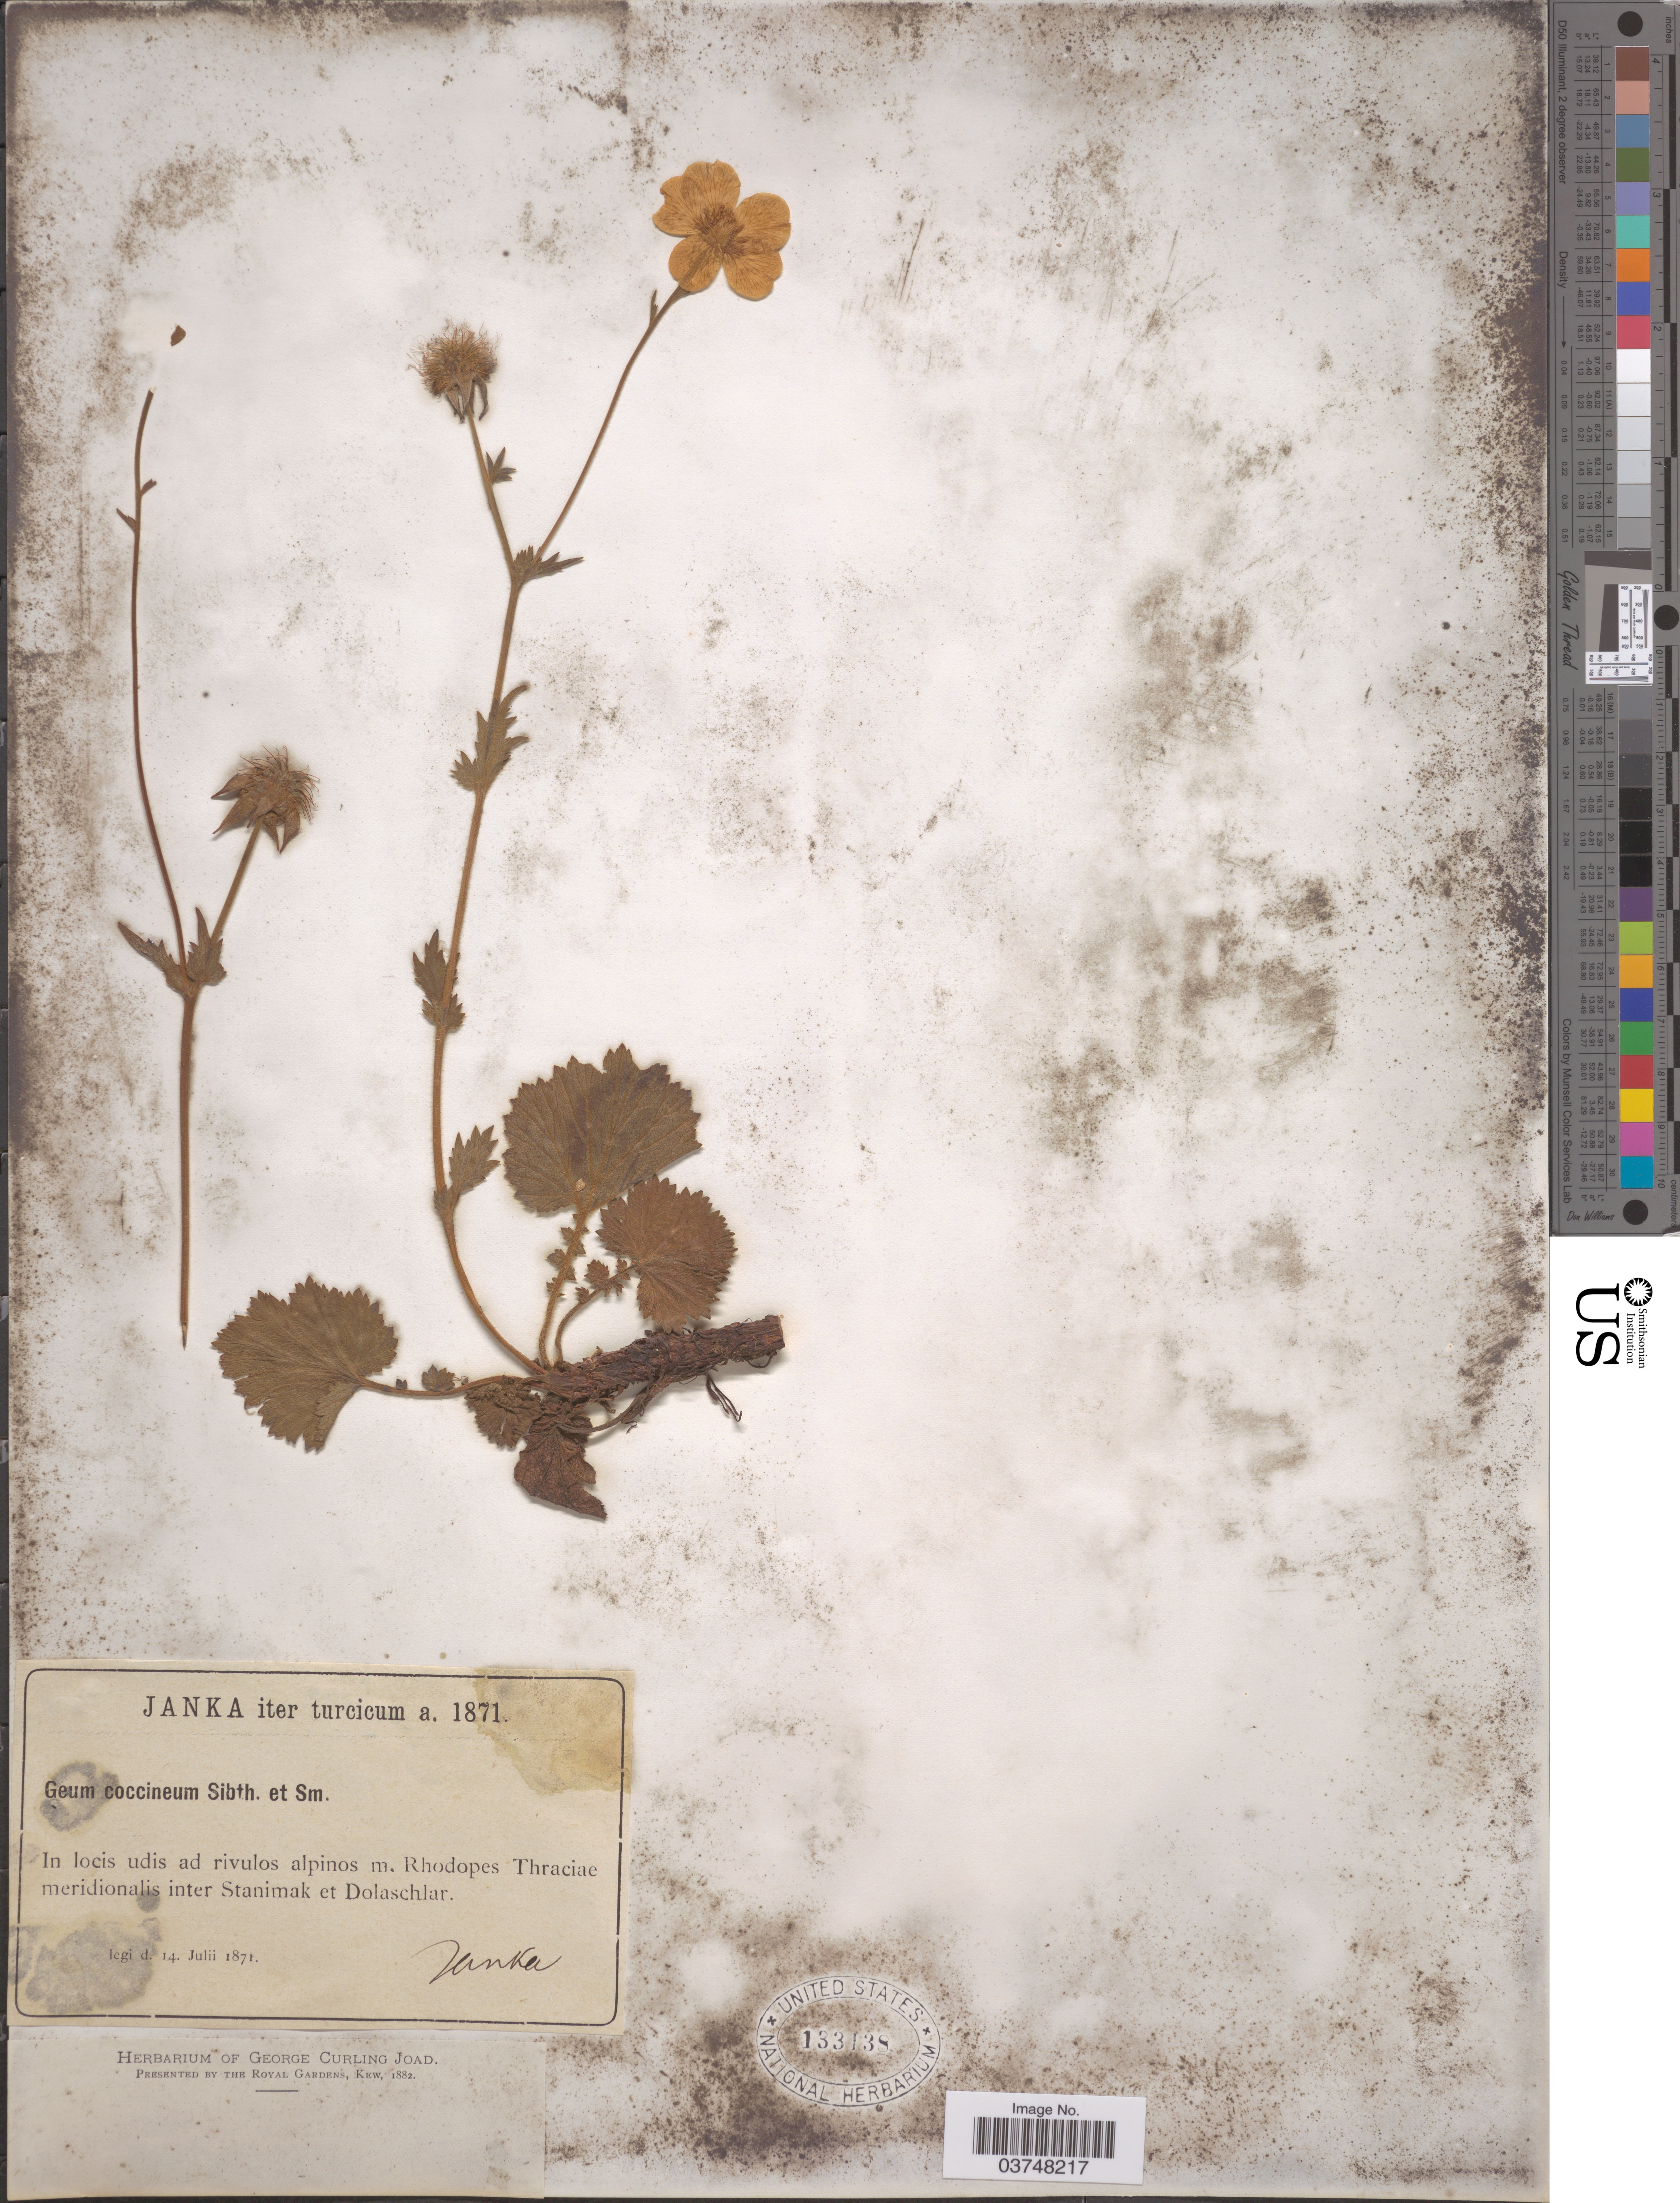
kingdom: Plantae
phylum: Tracheophyta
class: Magnoliopsida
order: Rosales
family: Rosaceae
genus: Geum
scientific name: Geum coccineum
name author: Sm.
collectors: V. Janka von Bulcs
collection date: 1871-07-14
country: Greece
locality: Iter turcicum. In locis udis ad rivulos alpinos m. Rhodopes Thraciae meridionalis inter Stanimak et Dolaschlar.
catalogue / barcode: US 133138